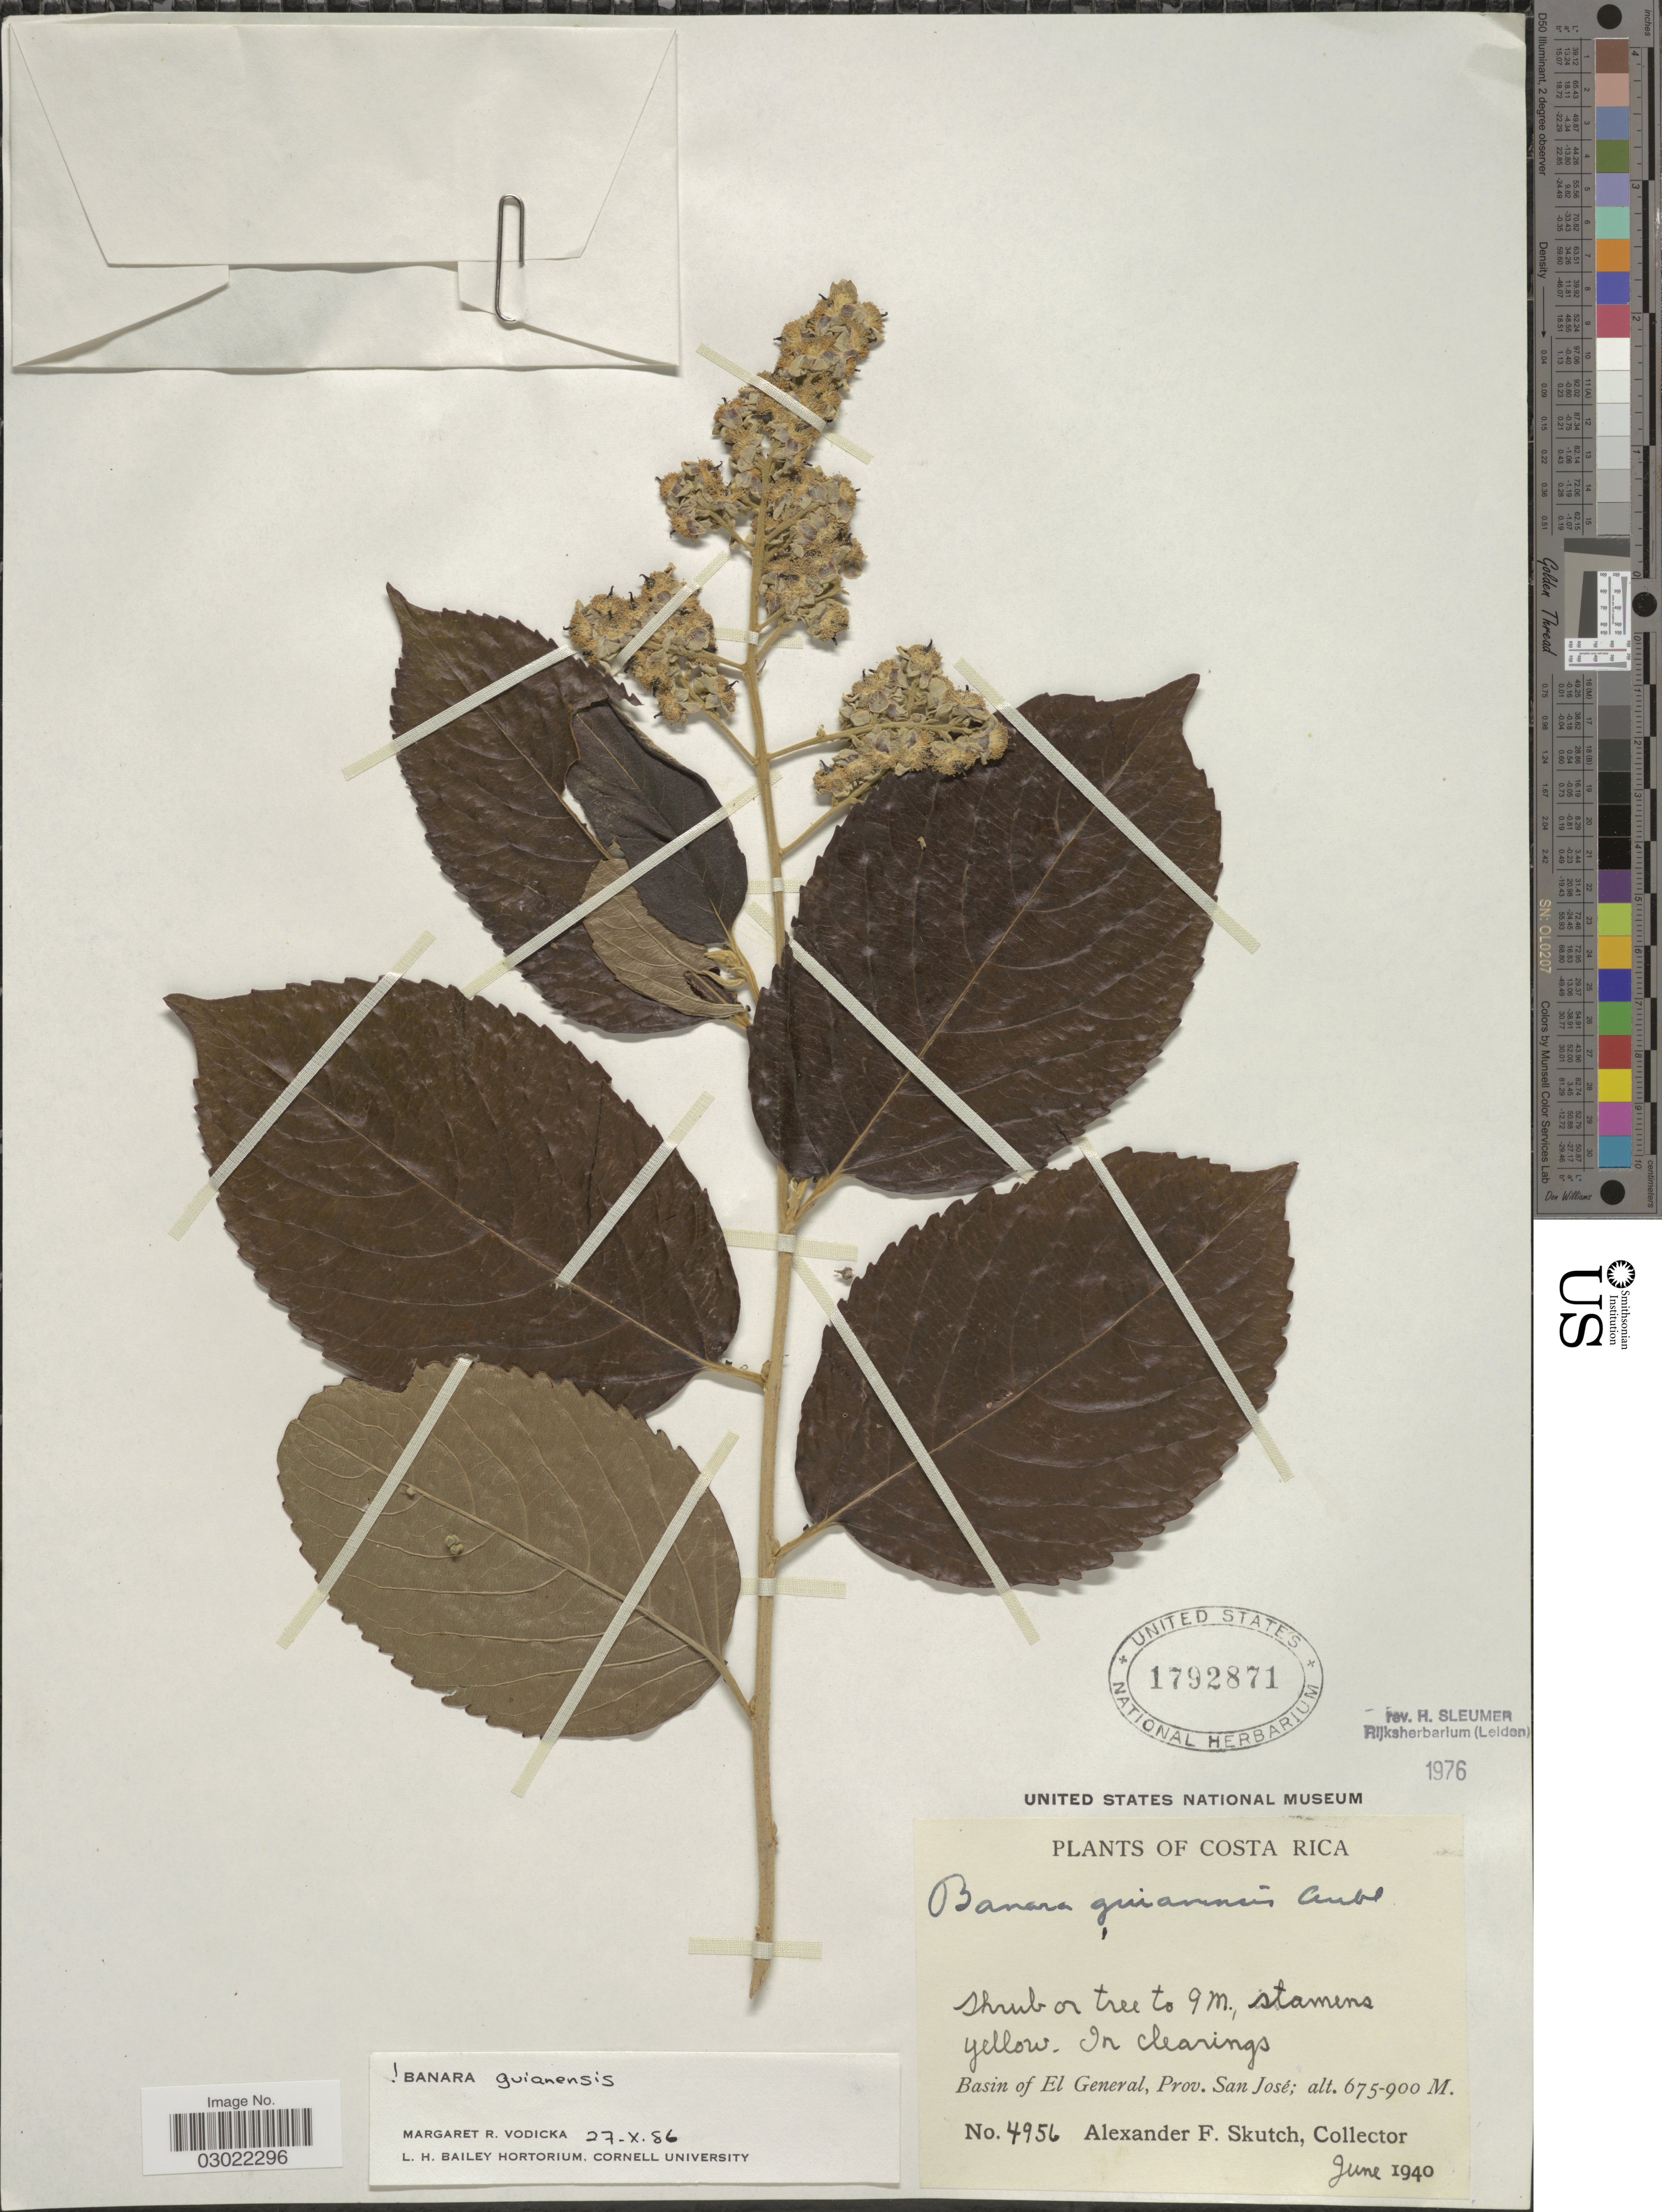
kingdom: Plantae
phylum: Tracheophyta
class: Magnoliopsida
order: Malpighiales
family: Salicaceae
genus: Banara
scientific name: Banara guianensis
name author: Aubl.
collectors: A. F. Skutch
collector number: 4956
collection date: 1940-06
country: Costa Rica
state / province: San José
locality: In clearings. Basin of El General, Prov. San José.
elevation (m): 675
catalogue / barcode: US 1792871